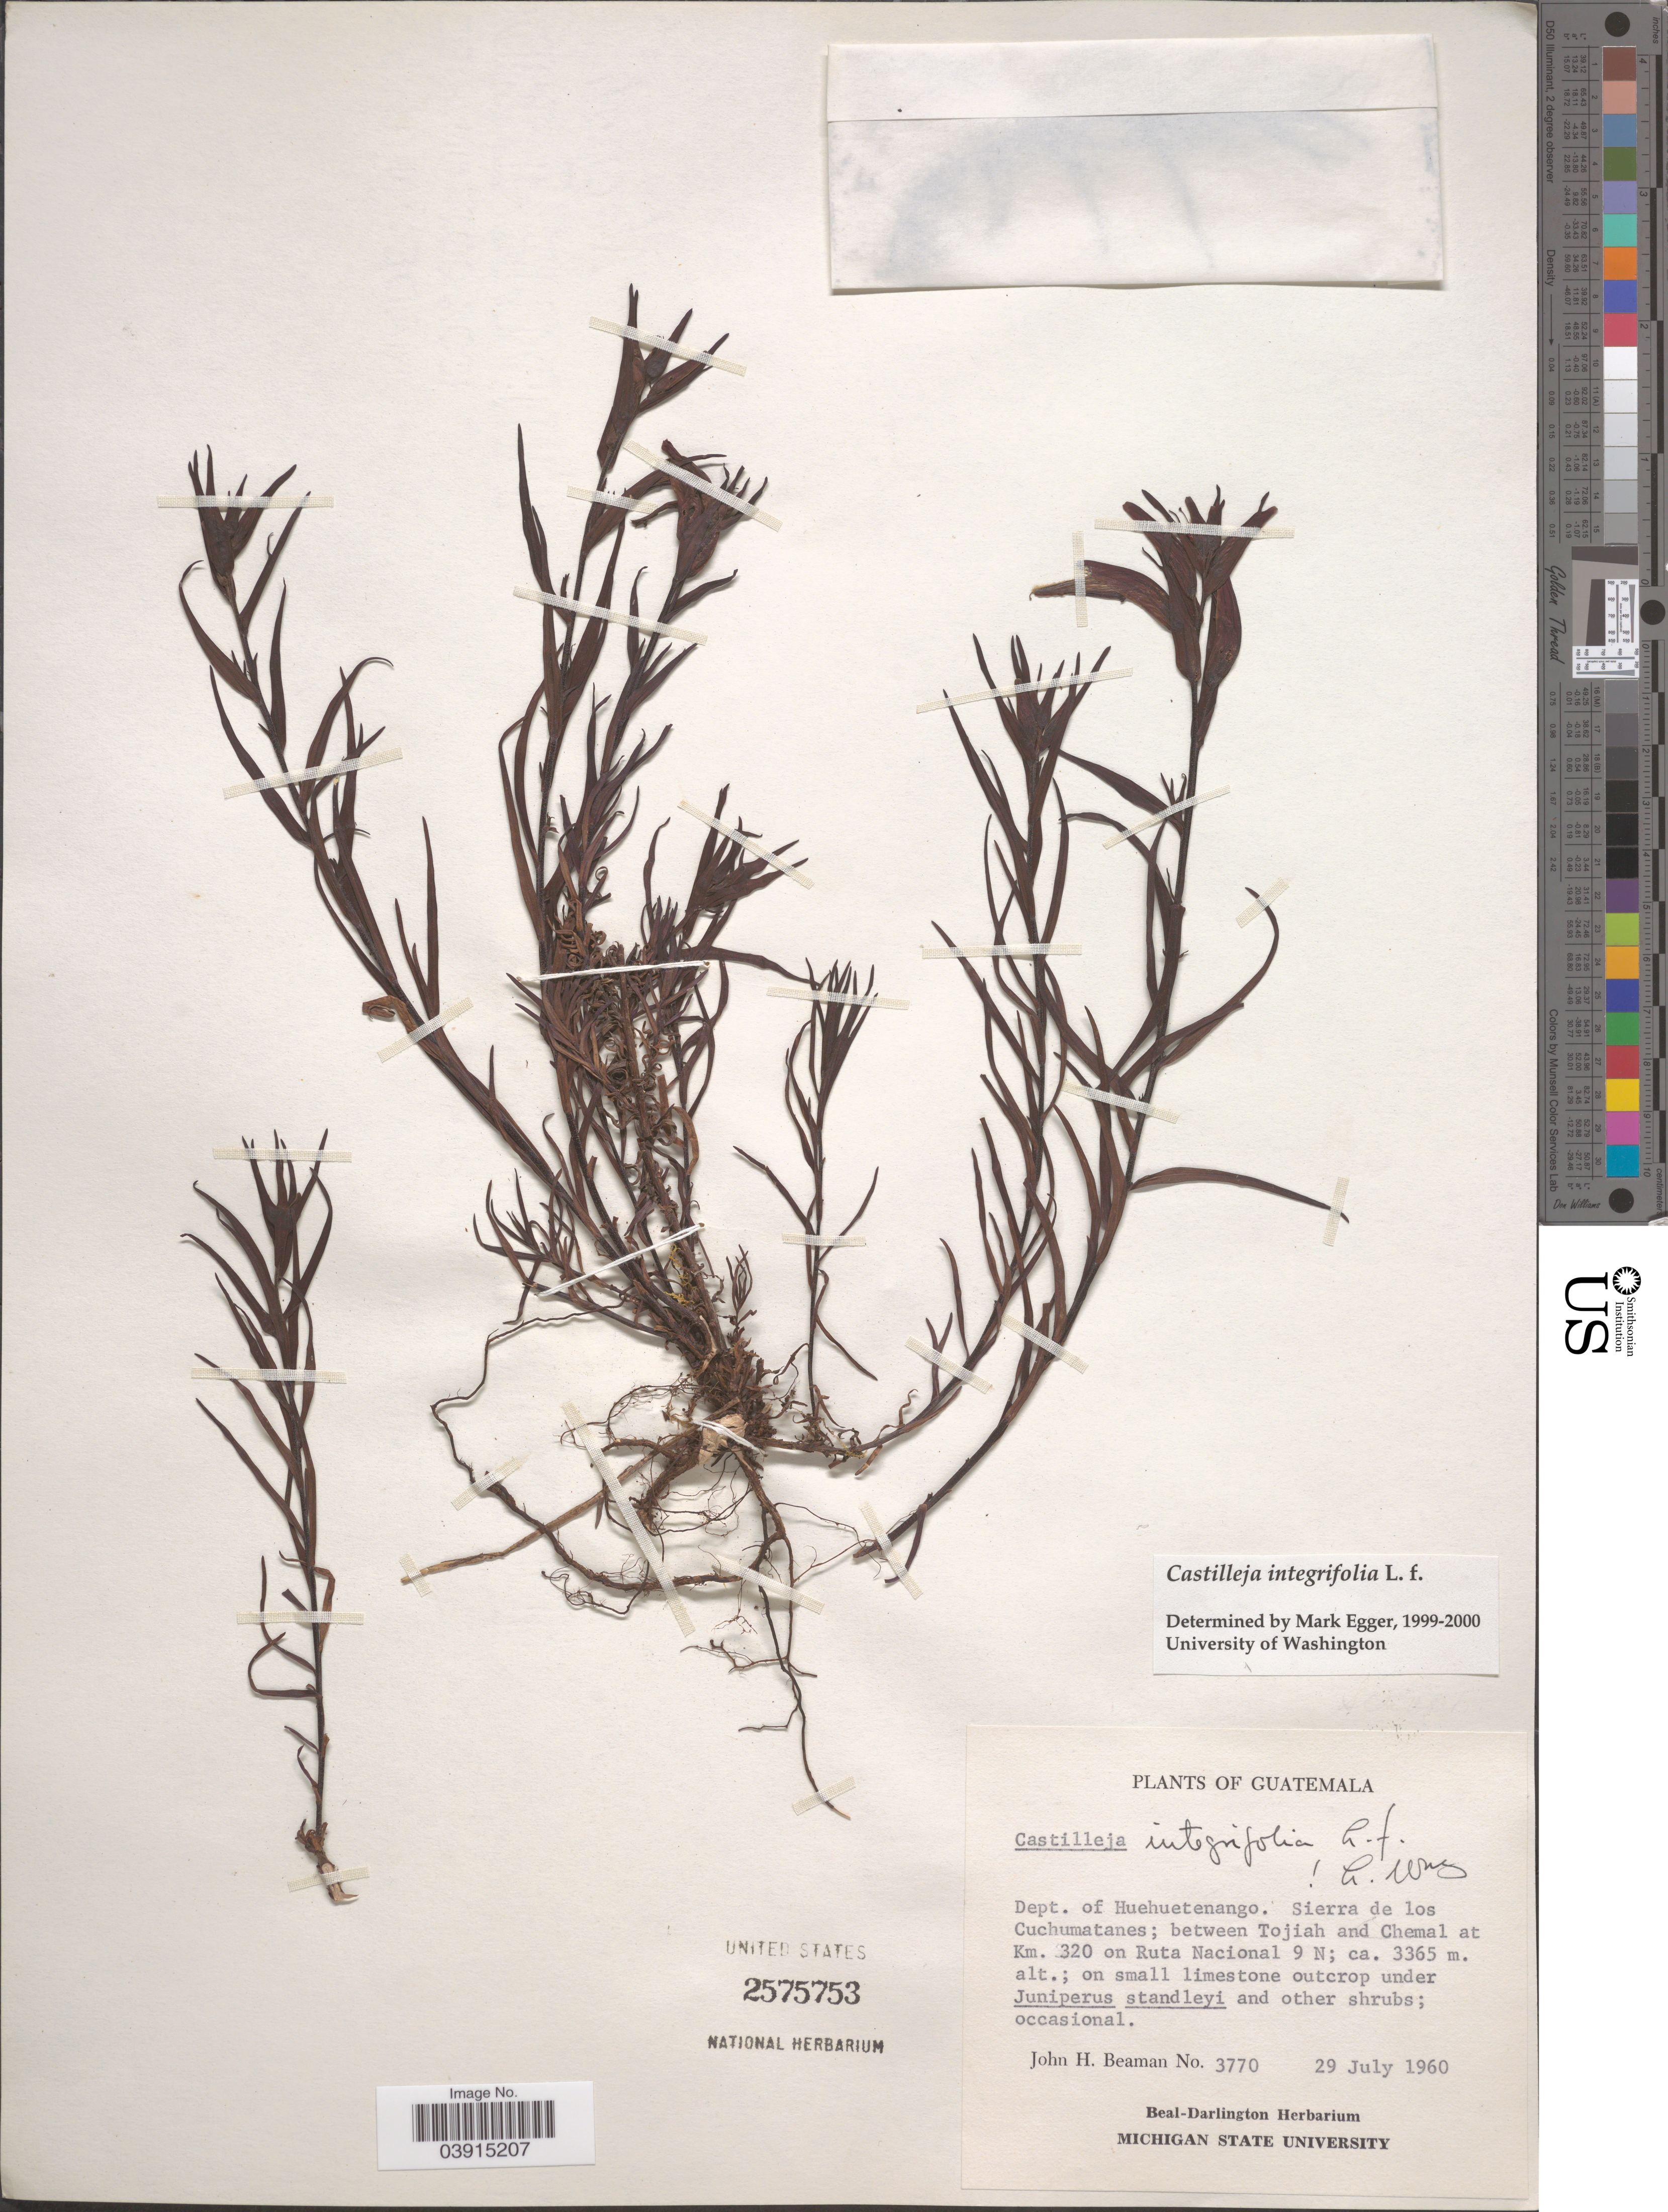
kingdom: Plantae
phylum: Tracheophyta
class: Magnoliopsida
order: Lamiales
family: Orobanchaceae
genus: Castilleja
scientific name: Castilleja integrifolia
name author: L. f.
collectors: J. H. Beaman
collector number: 3770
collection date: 1960-07-29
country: Guatemala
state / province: Huehuetenango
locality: Dept. of Huehuetenango. Sierra de los Cuchumatanes; between Tojiah and Chemal at Km. 320 on Ruta Nacional 9 N.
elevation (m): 3365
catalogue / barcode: US 2575753